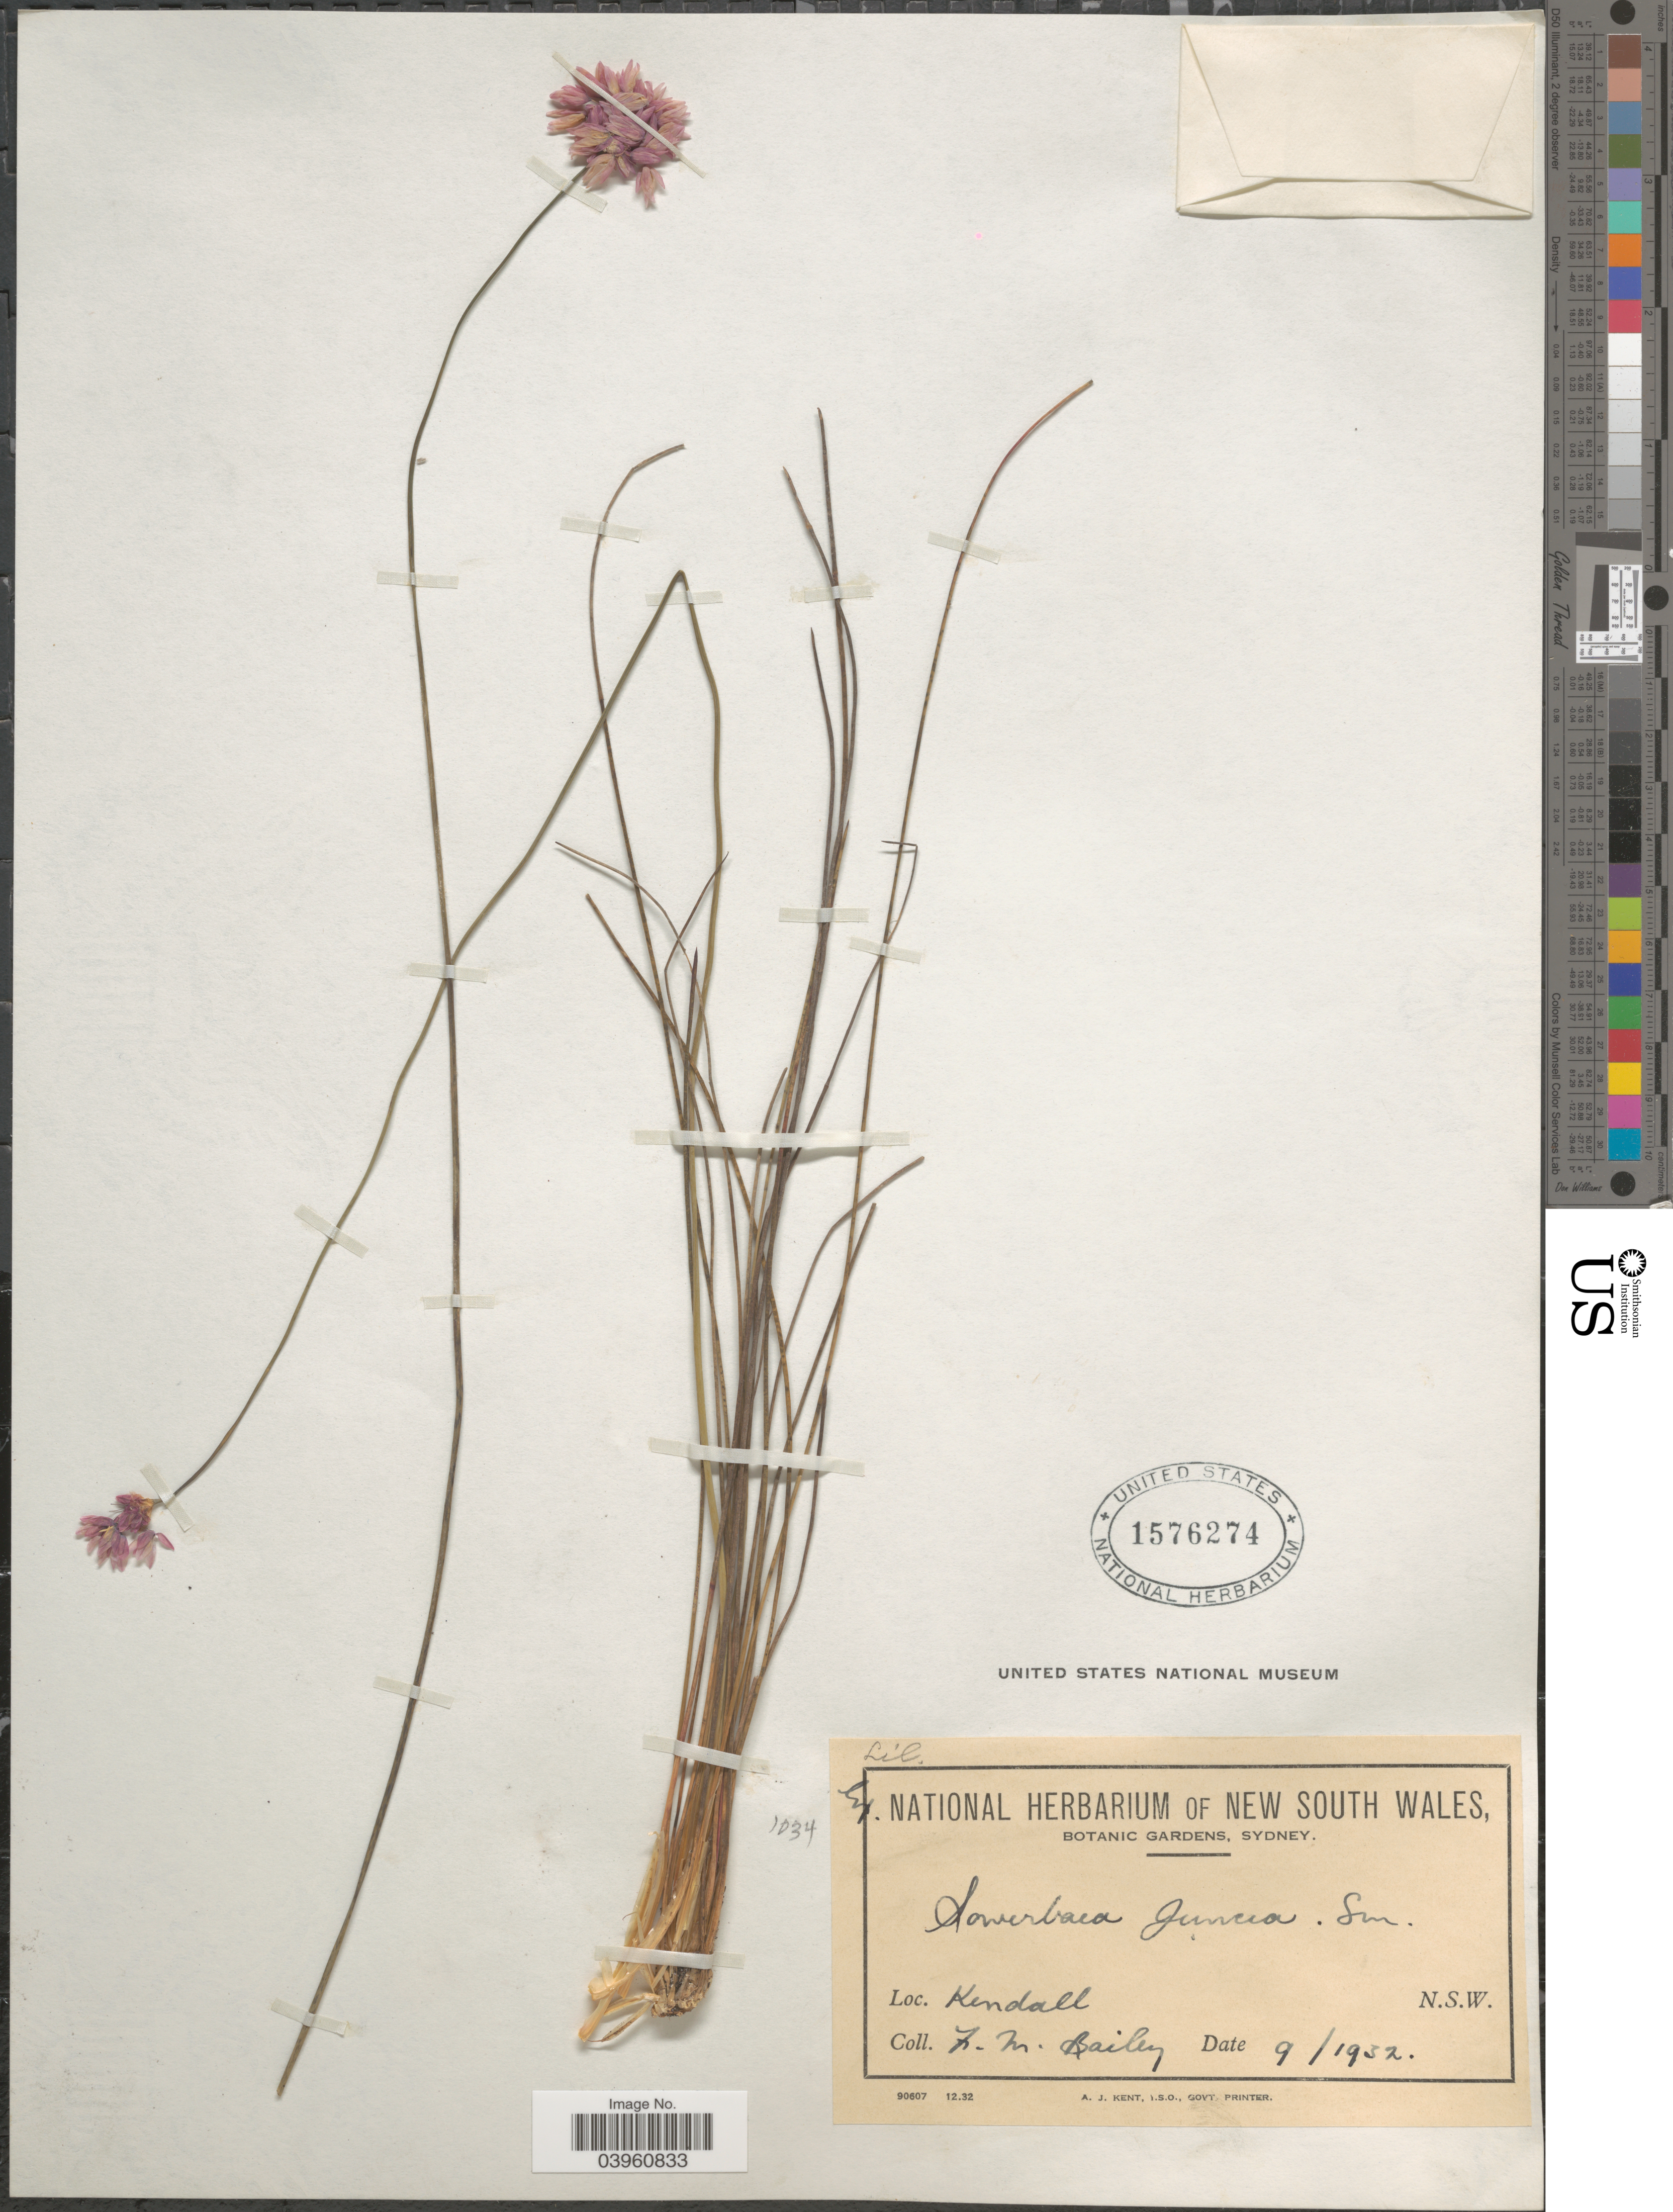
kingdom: Plantae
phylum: Tracheophyta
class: Liliopsida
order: Asparagales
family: Asparagaceae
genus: Sowerbaea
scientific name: Sowerbaea juncea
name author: Andrews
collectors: F. M. Bailey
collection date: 1932-09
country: Australia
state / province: New South Wales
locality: Kendall.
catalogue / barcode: US 1576274